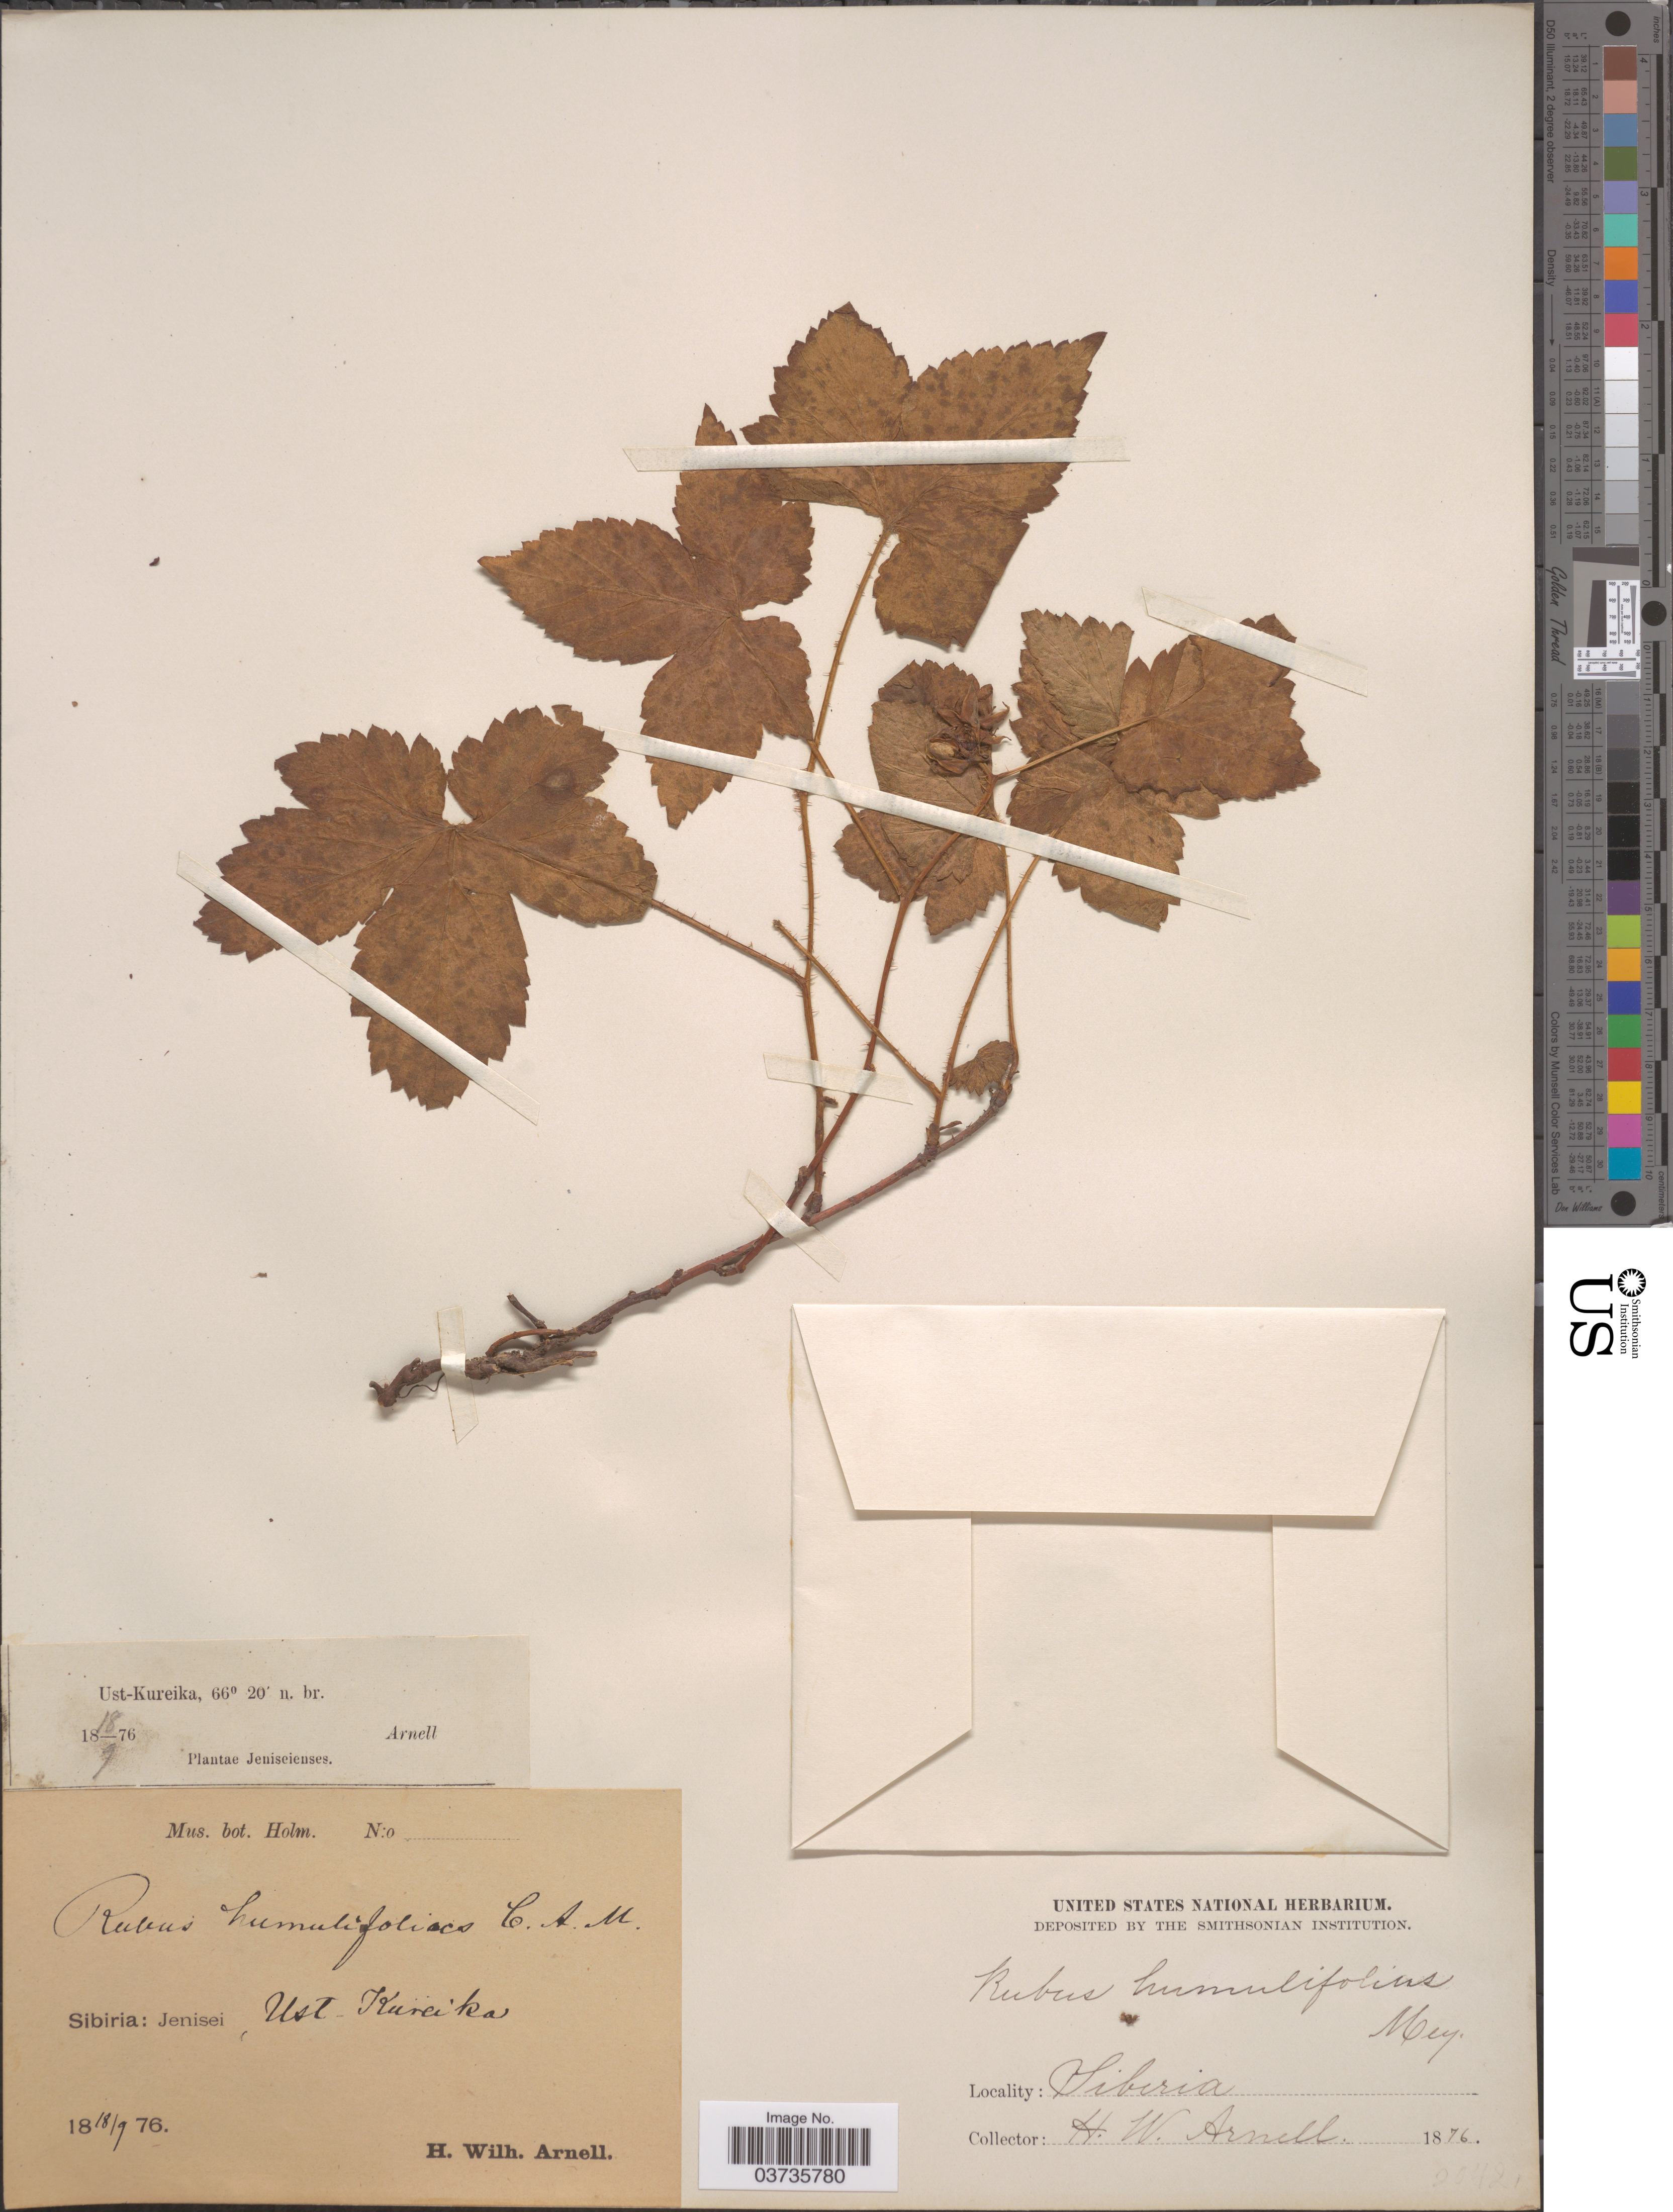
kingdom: Plantae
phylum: Tracheophyta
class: Magnoliopsida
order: Rosales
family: Rosaceae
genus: Rubus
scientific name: Rubus humulifolius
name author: C.A. Mey.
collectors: H. W. Arnell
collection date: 1876-09-18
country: Russian Federation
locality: Sibiria: Jenisei, Ust-Kurei'ka.